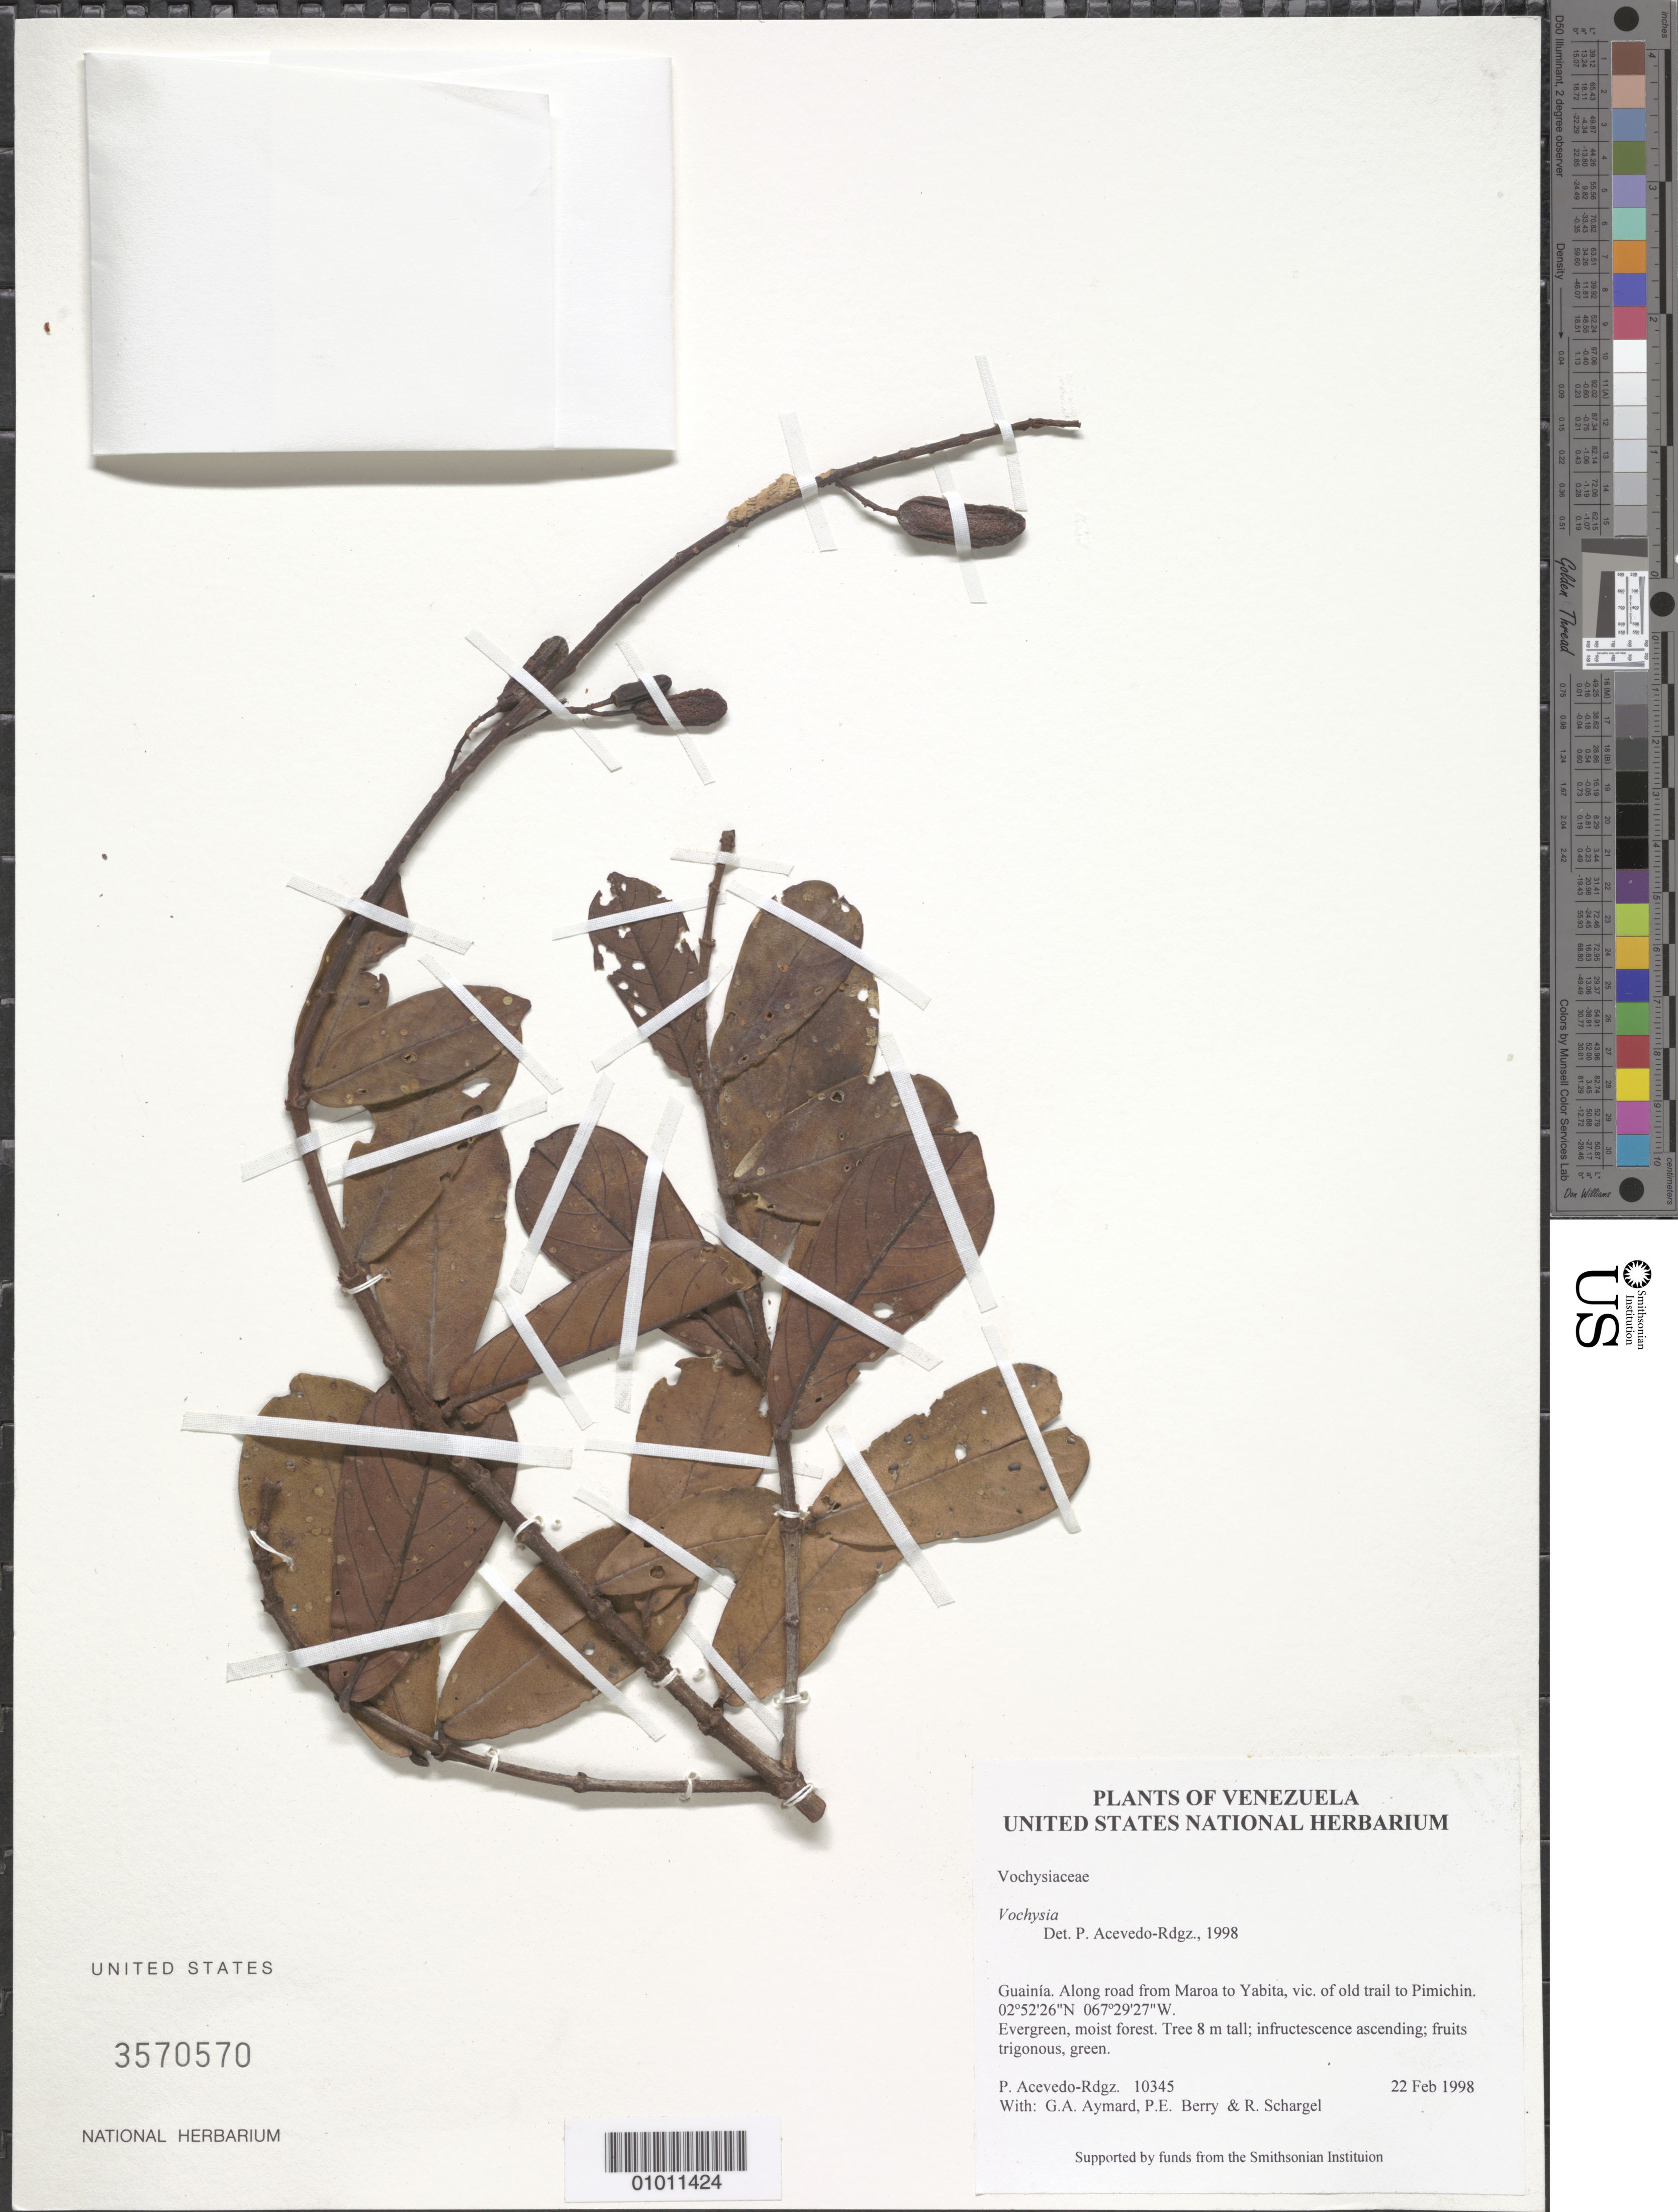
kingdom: Plantae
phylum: Tracheophyta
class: Magnoliopsida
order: Myrtales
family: Vochysiaceae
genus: Vochysia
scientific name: Vochysia sp.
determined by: Acevedo-Rodríguez, P., (BOT), Smithsonian Institution - National Museum of Natural History (UNITED STATES)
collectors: P. Acevedo-Rodr., G. A. Aymard, P. E. Berry & R. Schargel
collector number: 10345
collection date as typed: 22 Feb 1998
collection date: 1998-02-22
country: Venezuela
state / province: Amazonas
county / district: Maroa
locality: Along road from Maroa to Yabita, vic. of old trail to Pimichin.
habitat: Evergreen, moist forest.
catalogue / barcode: US 3570570